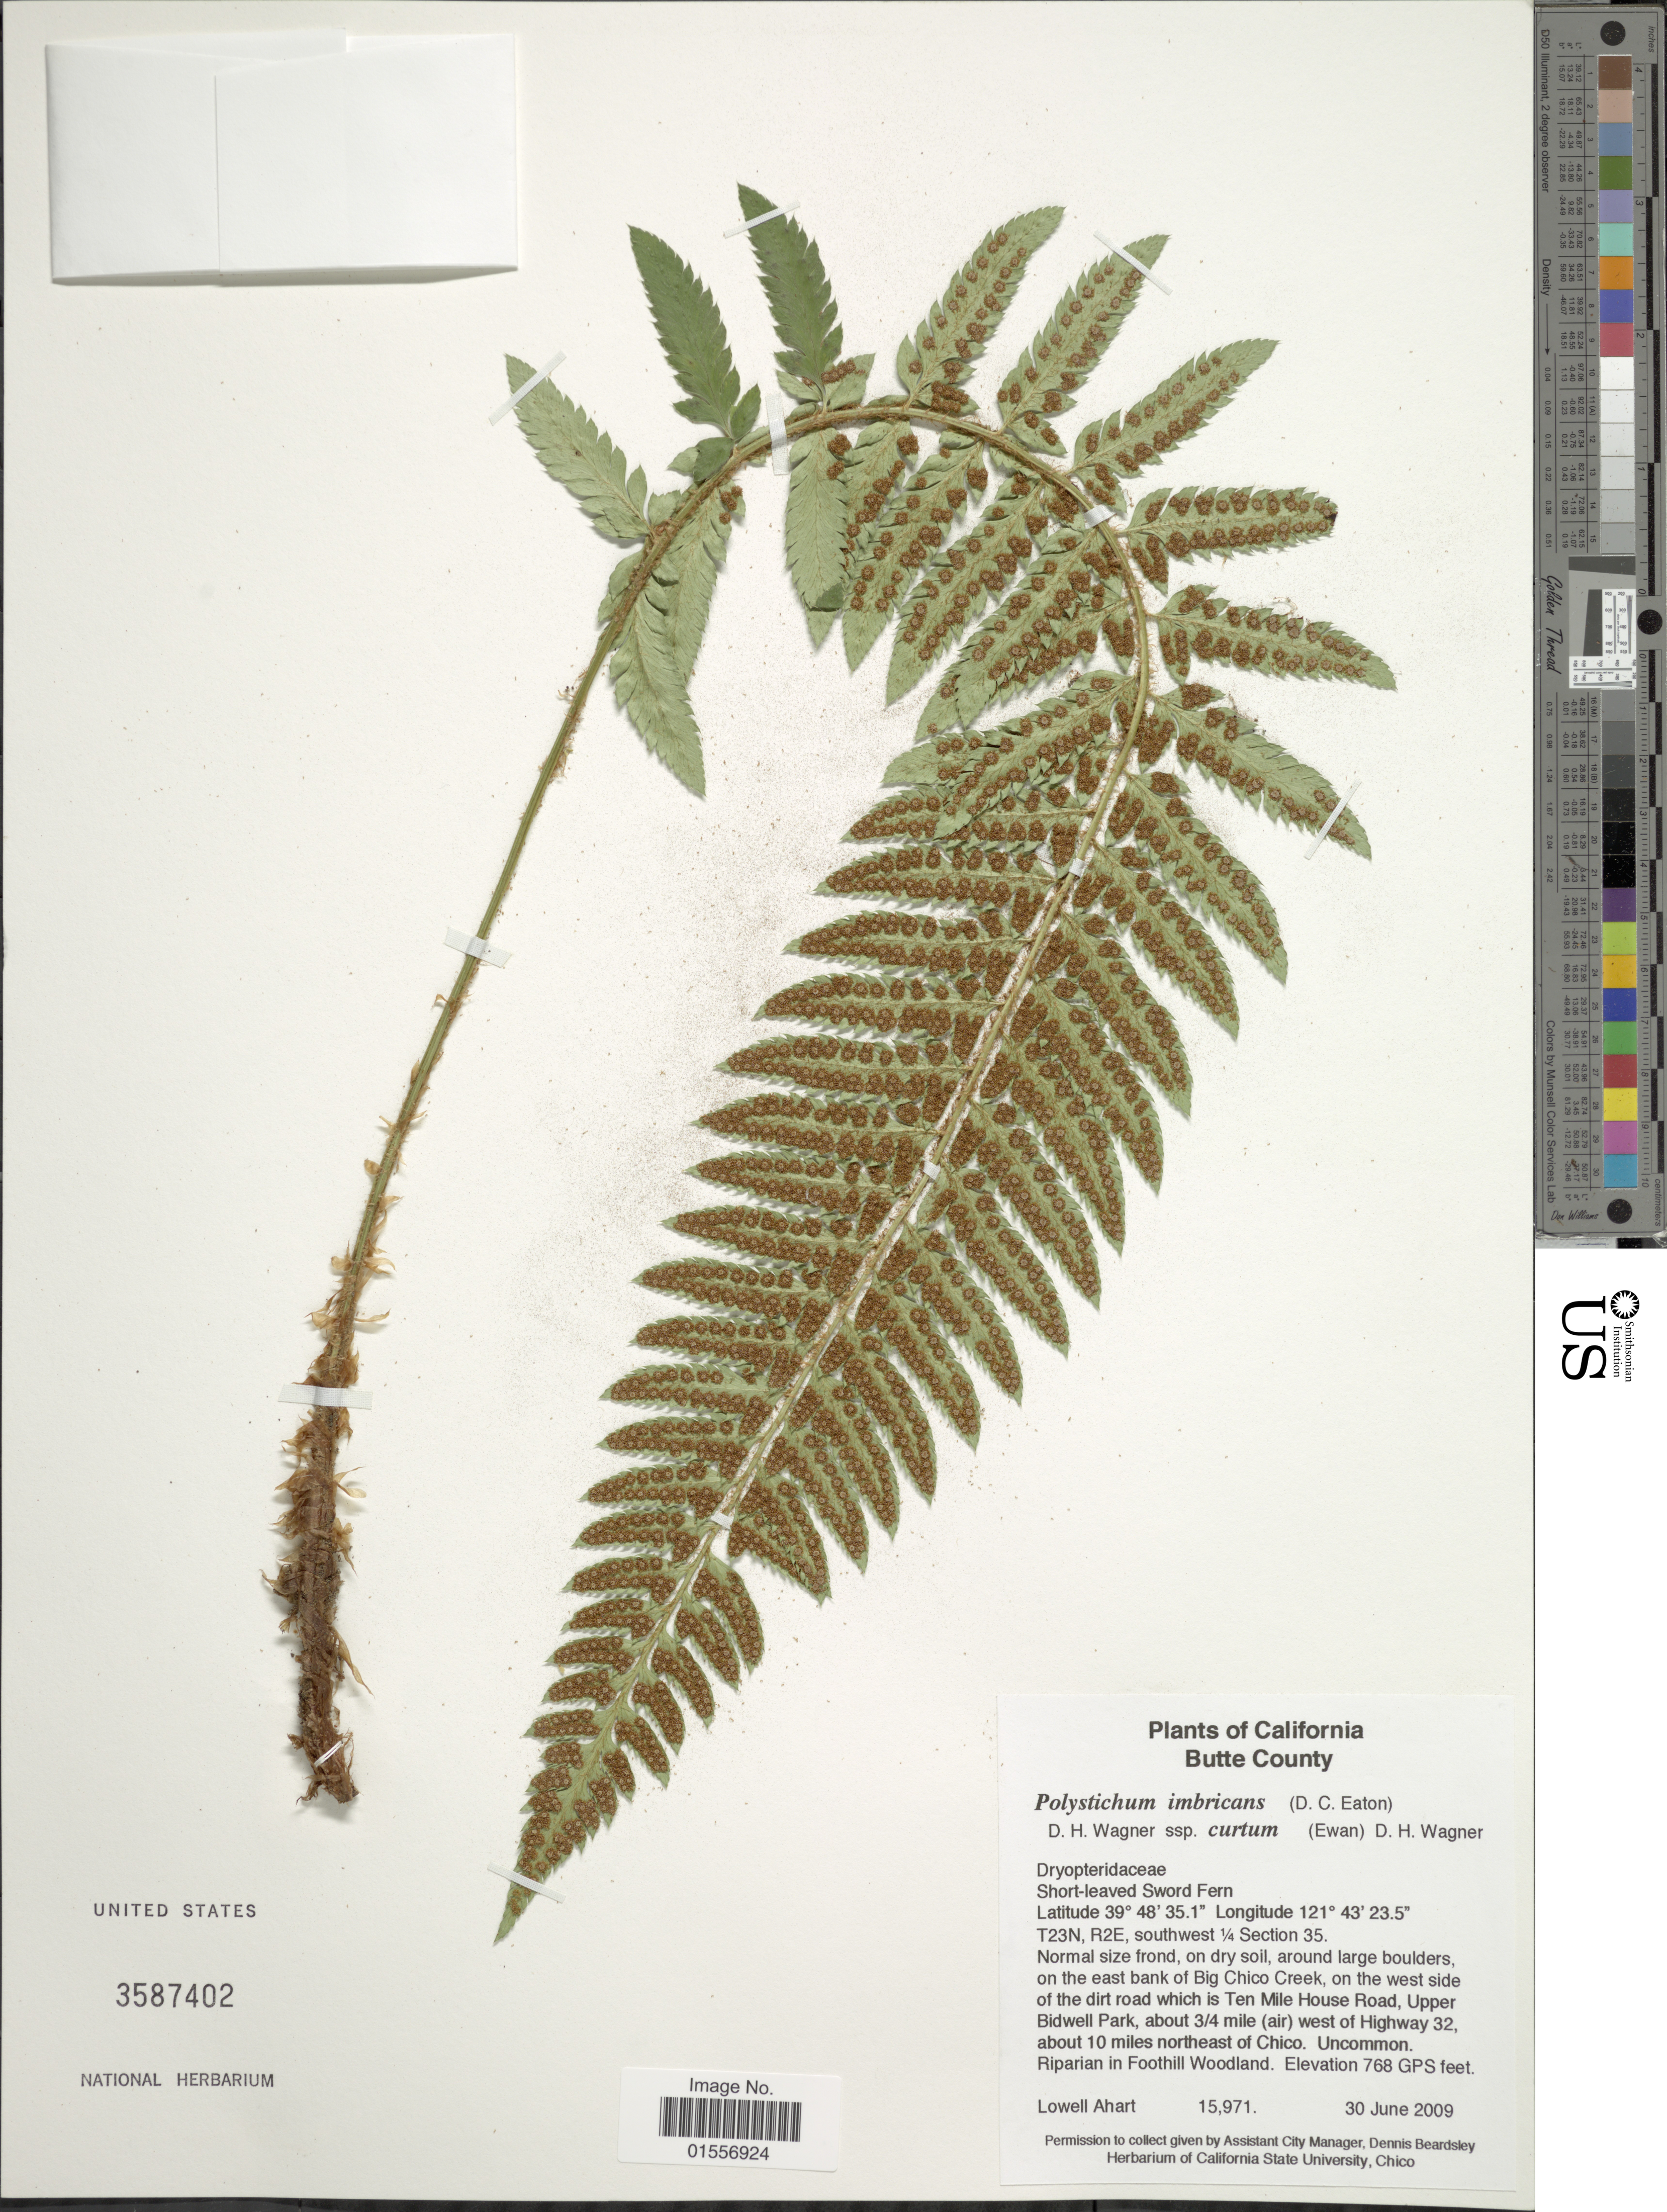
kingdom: Plantae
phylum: Tracheophyta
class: Polypodiopsida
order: Polypodiales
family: Dryopteridaceae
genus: Polystichum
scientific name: Polystichum imbricans subsp. curtum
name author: (Ewan) D.H. Wagner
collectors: L. Ahart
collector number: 15971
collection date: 2009-06-30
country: United States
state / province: California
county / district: Butte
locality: Butte County, T23N, R2E, southwest 1/4 Section 35, on the east bank of Big Chico Creek, on the west side of the dirt road which is Ten Mille House Road, Upper Bidwell Park, about 3/4 miles (air) west of Highway 32, about 10 miles northeast of Chico. Uncommon, Riparian in Foothill Woodland.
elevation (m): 234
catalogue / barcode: US 3587402